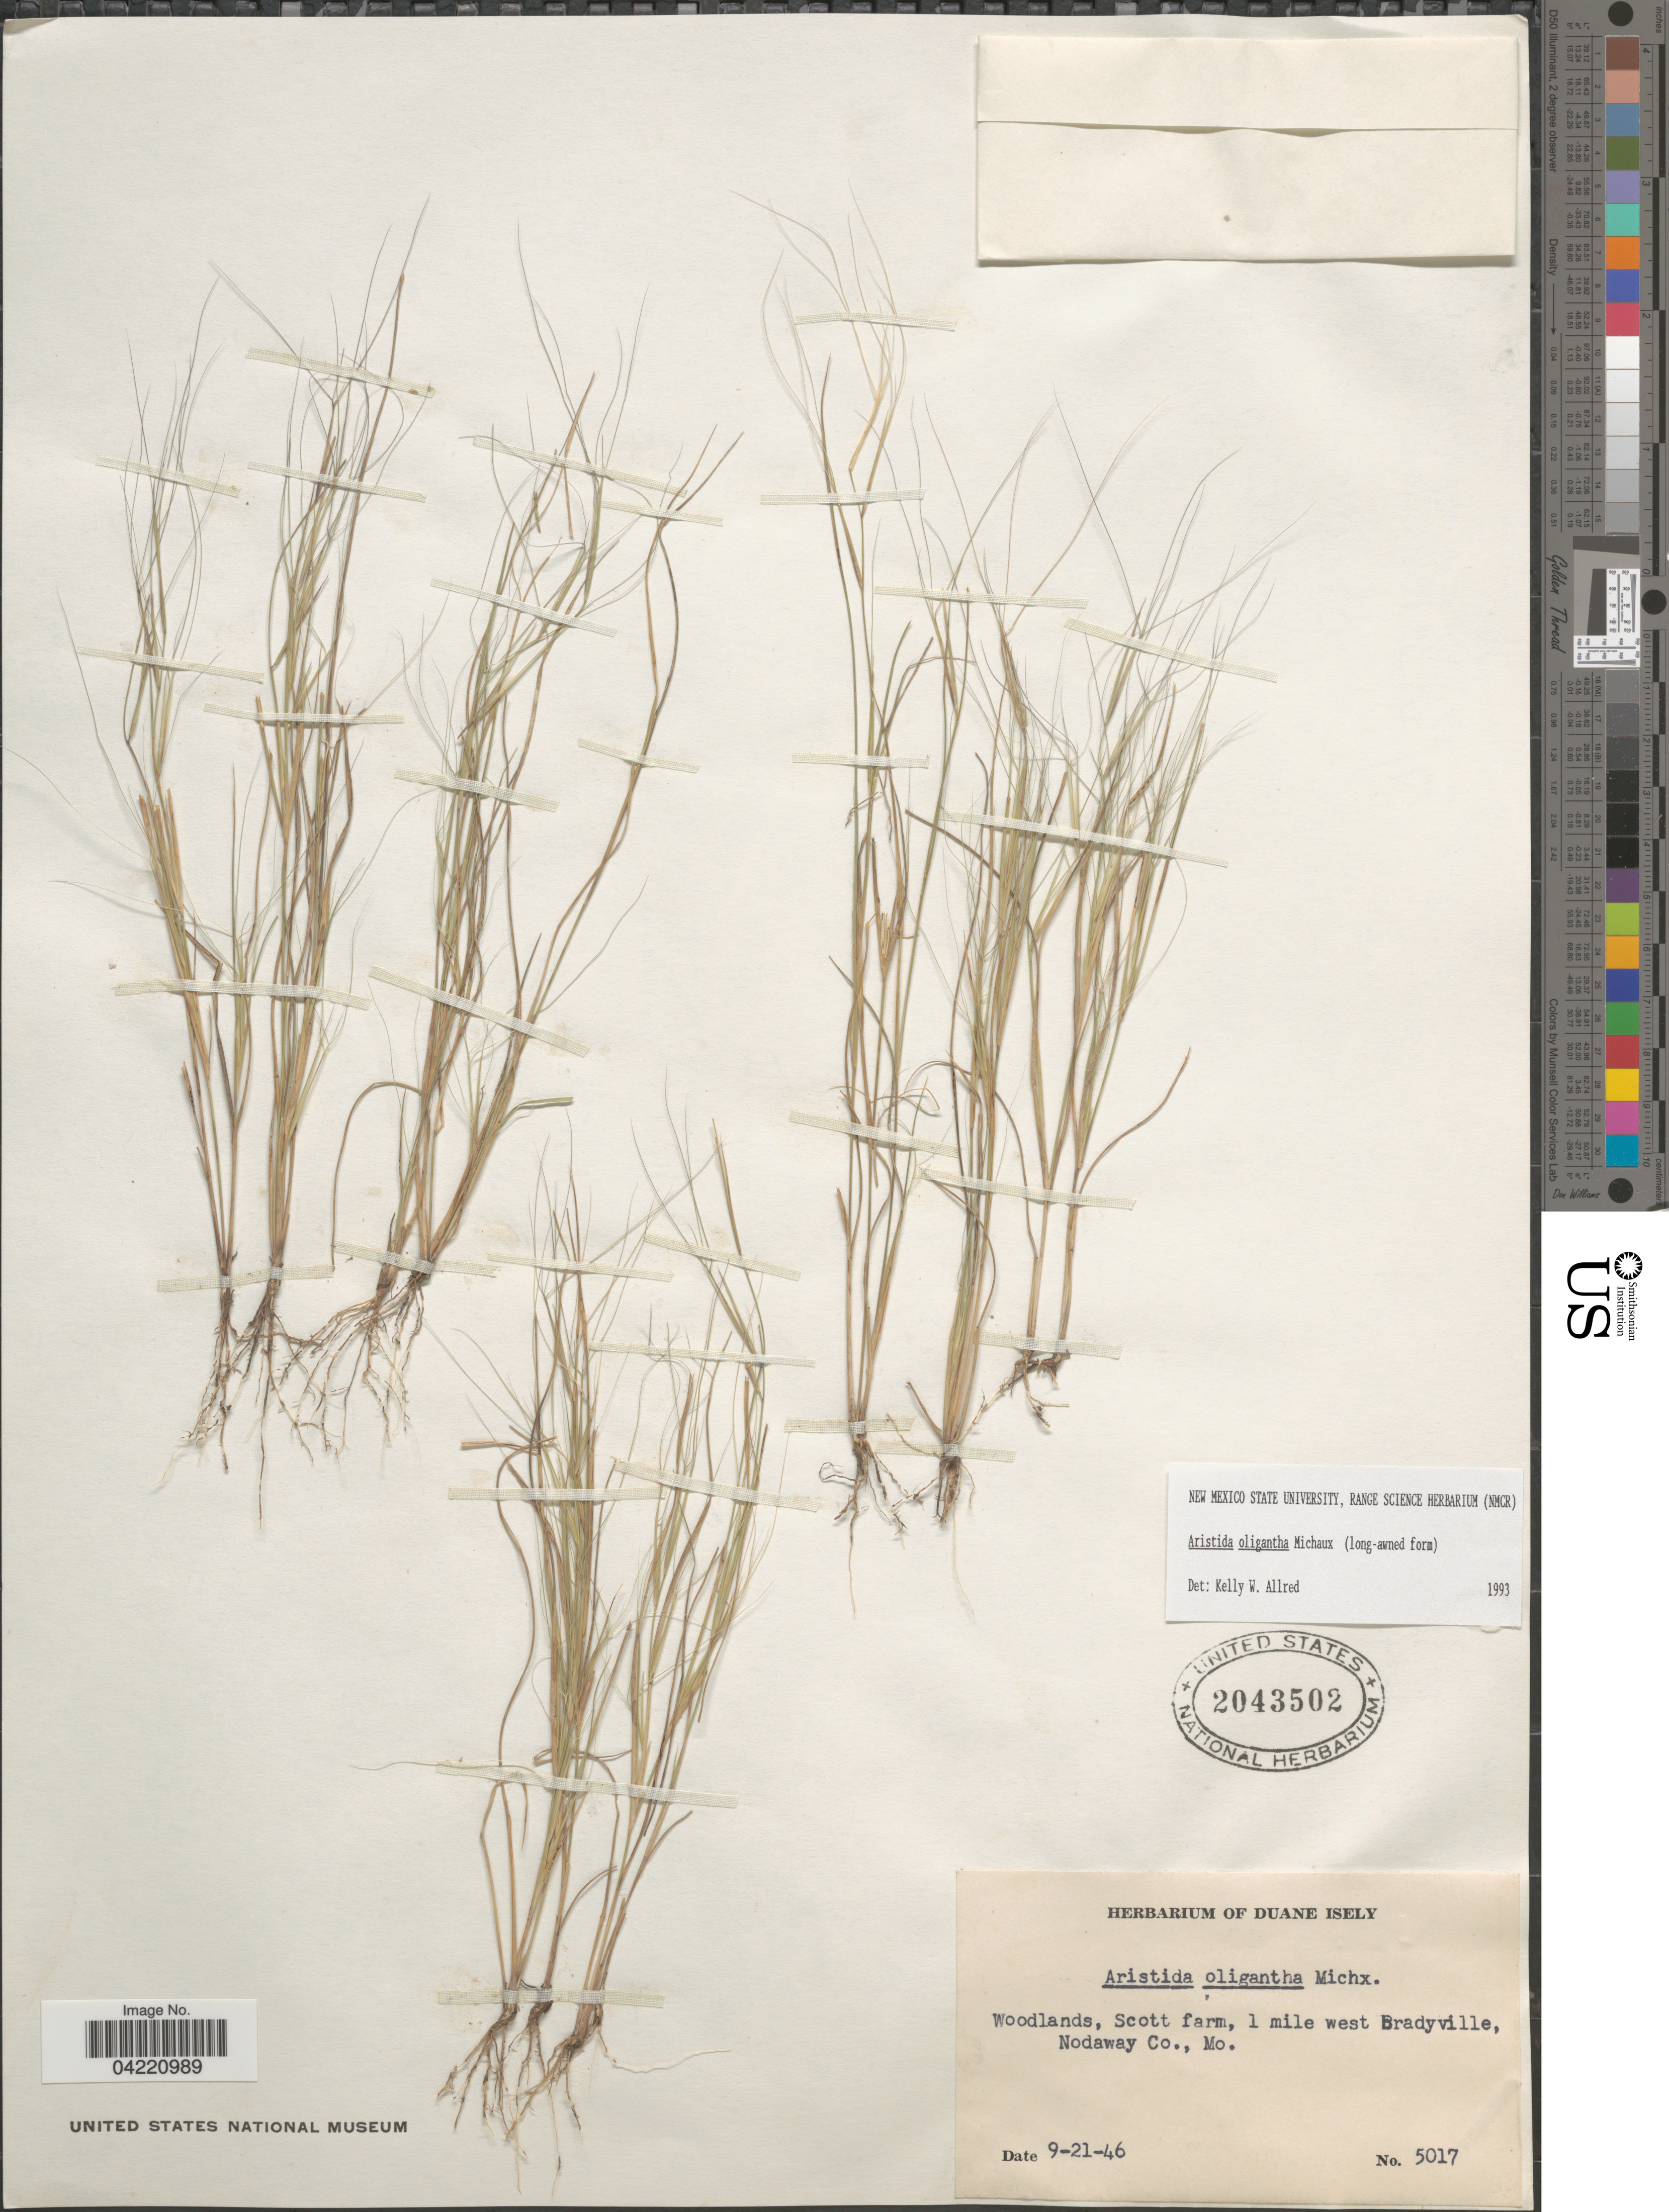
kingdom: Plantae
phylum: Tracheophyta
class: Liliopsida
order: Poales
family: Poaceae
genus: Aristida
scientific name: Aristida oligantha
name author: Michx.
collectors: ex. herb. Duane Isely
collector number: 5017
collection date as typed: Transcribed d/m/y: 21/9/46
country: United States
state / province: Missouri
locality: Woodlands, Scott farm, 1 mile west Bradyville, Nodaway Co.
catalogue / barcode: US 2043502